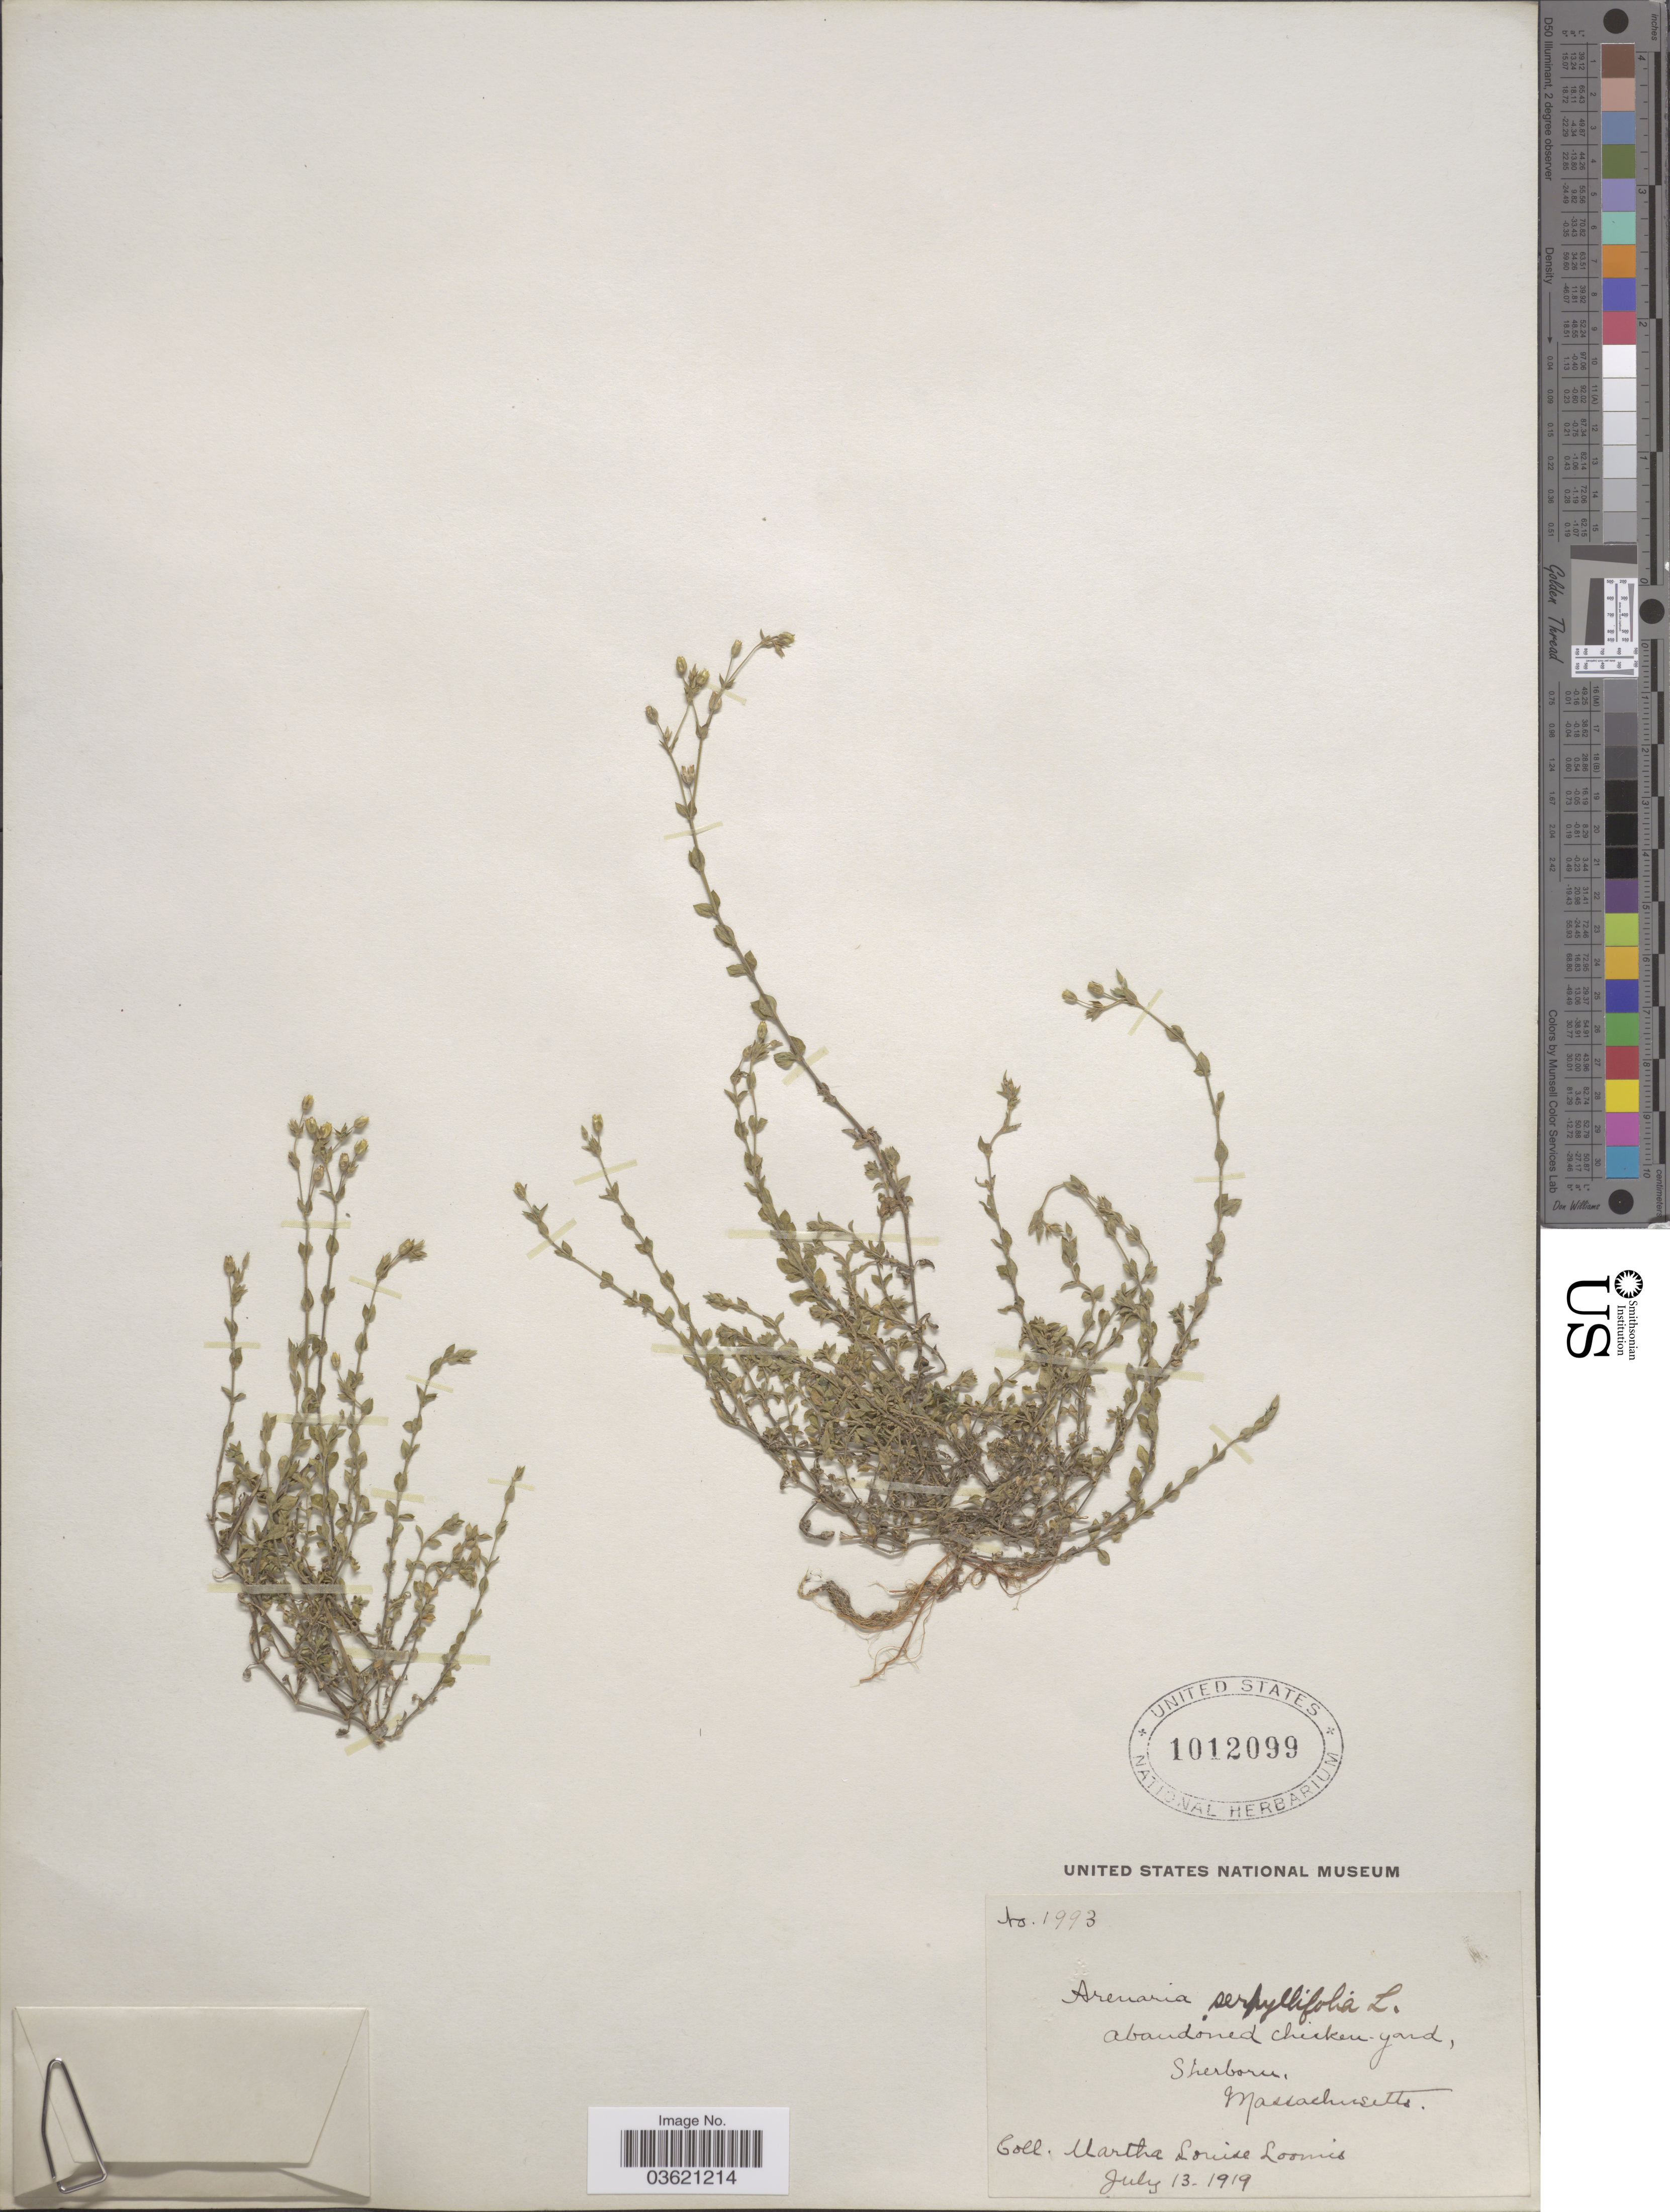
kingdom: Plantae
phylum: Tracheophyta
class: Magnoliopsida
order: Caryophyllales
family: Caryophyllaceae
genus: Arenaria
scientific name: Arenaria serpyllifolia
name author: L.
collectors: M. L. Loomis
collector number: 1993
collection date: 1919-07-13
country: United States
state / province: Massachusetts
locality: Abandoned chicken-yard, Sherborn.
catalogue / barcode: US 1012099